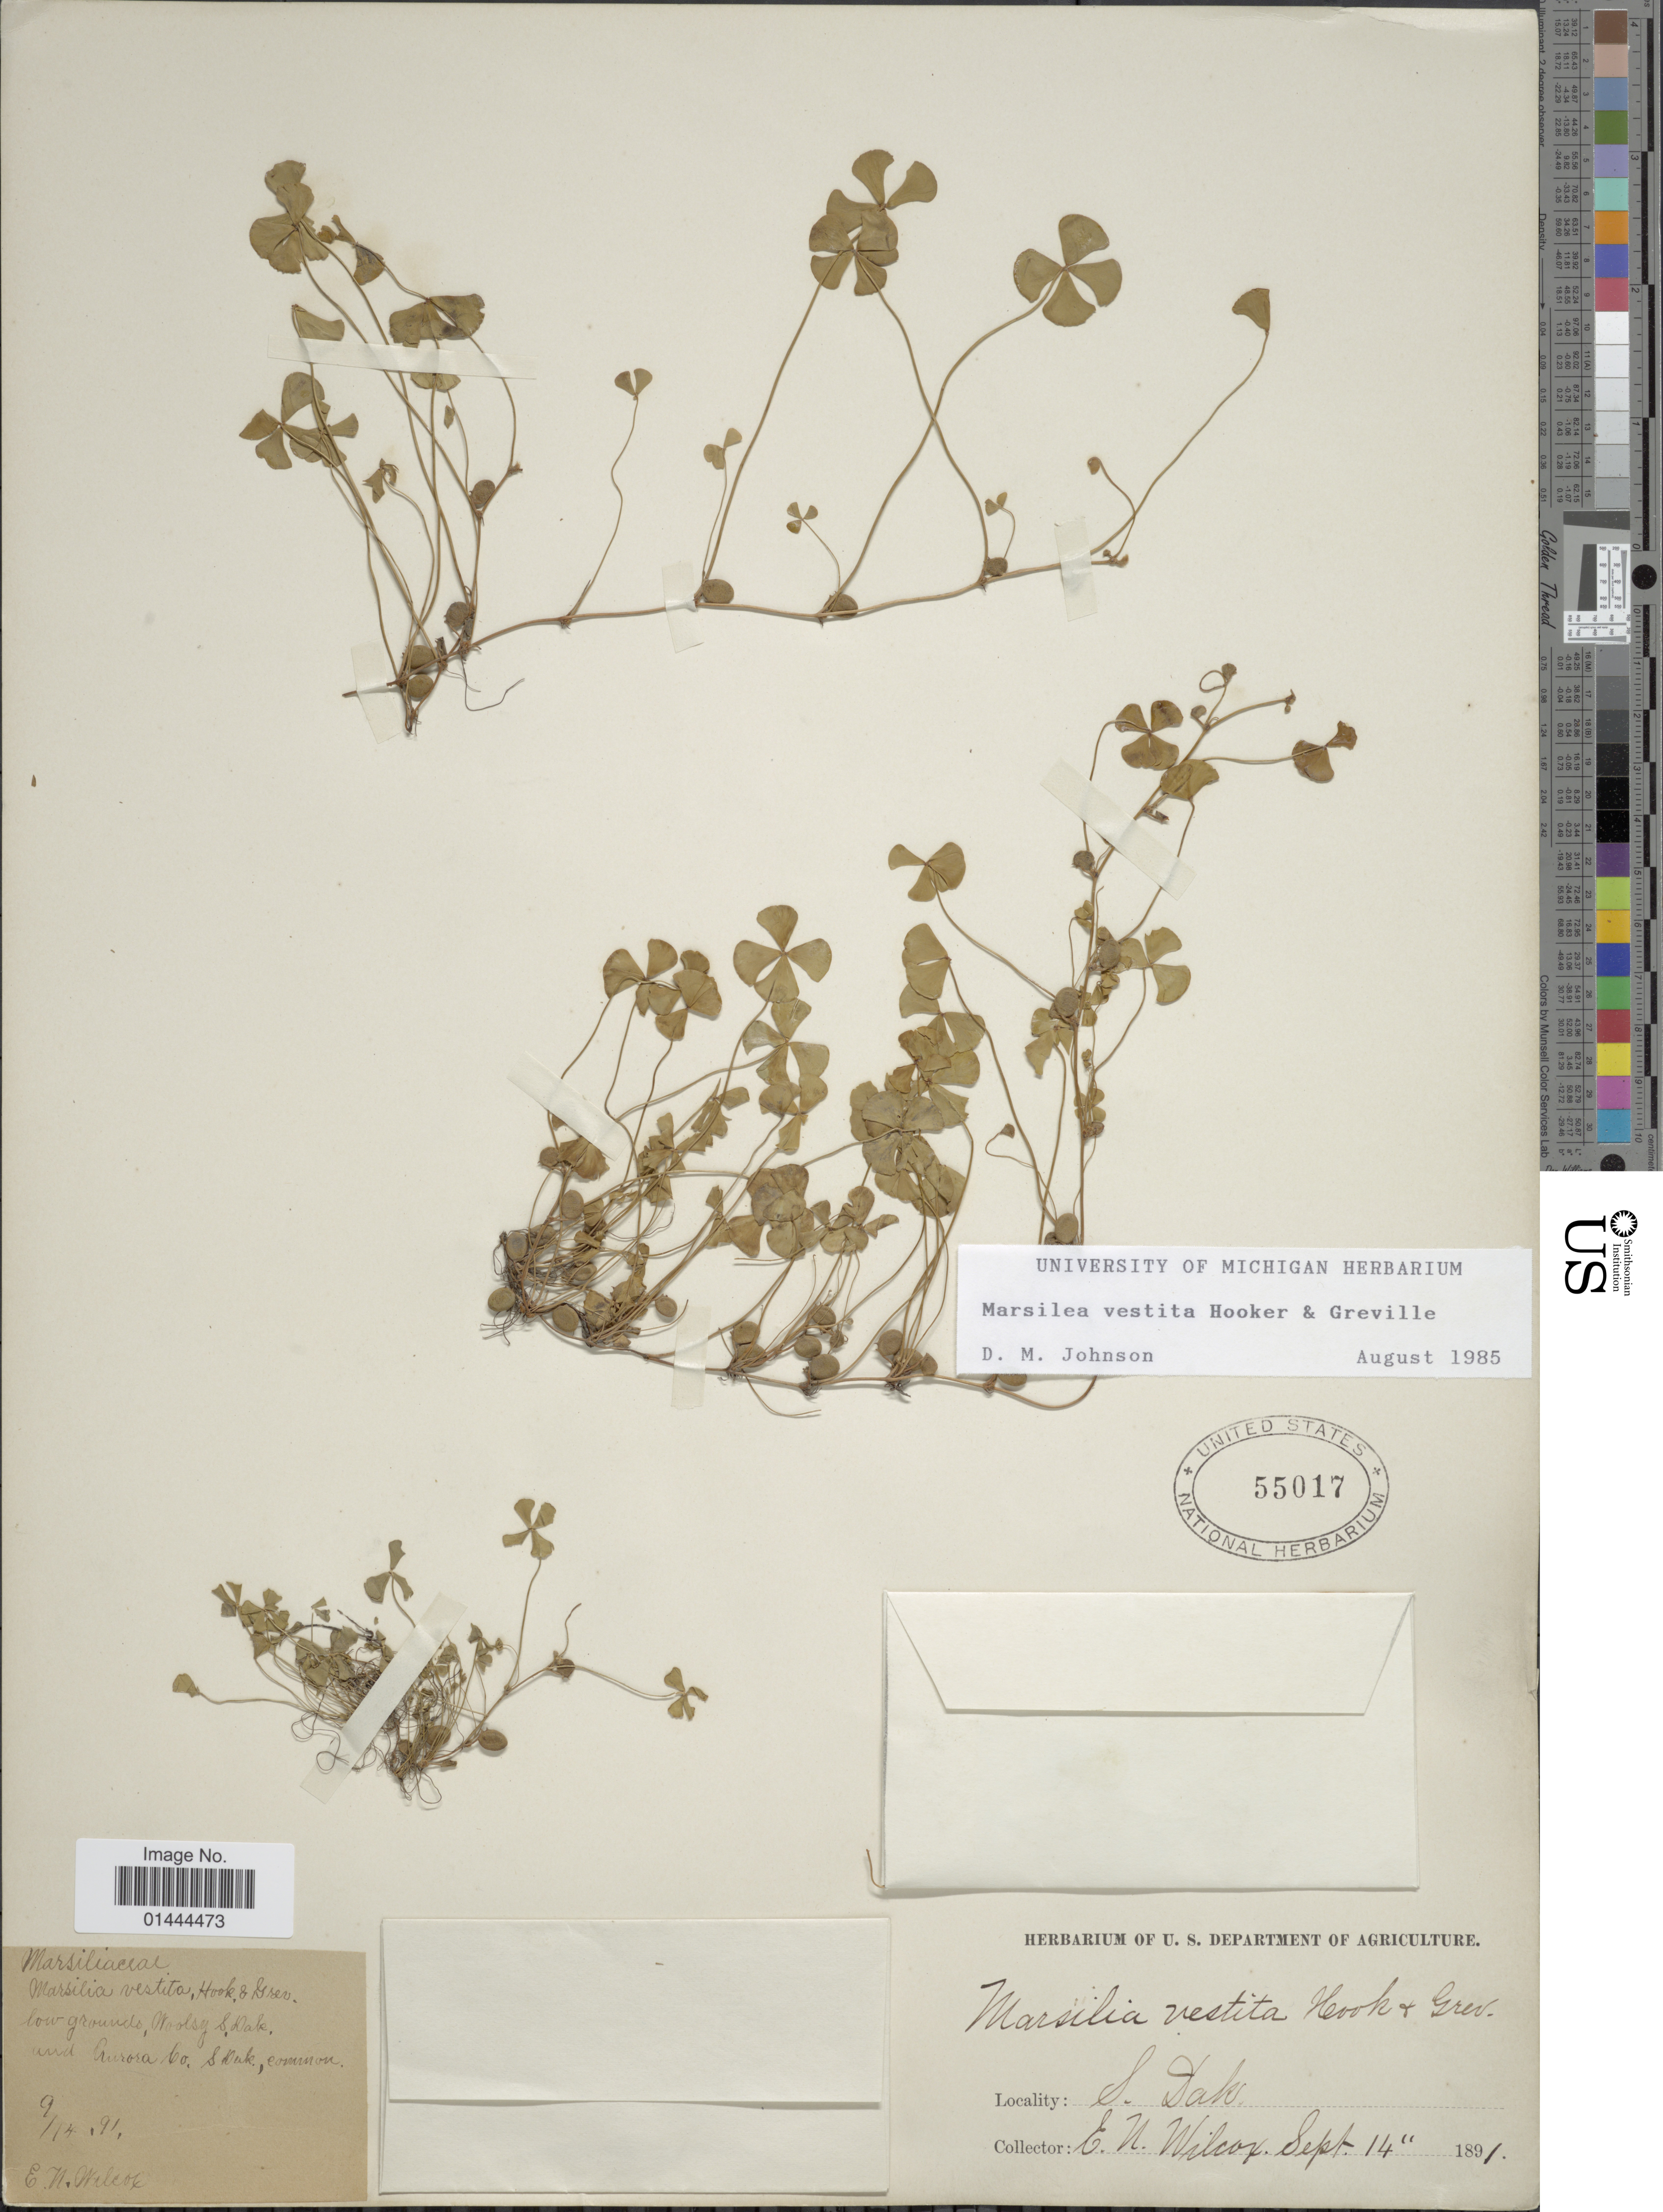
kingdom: Plantae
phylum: Tracheophyta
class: Polypodiopsida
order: Salviniales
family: Marsileaceae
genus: Marsilea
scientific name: Marsilea vestita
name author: Hook. & Grev.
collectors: E. Wilcox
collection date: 1891-09-14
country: United States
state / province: South Dakota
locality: Low ground, Woolsy S. Dak, and Aurora Co.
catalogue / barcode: US 55017